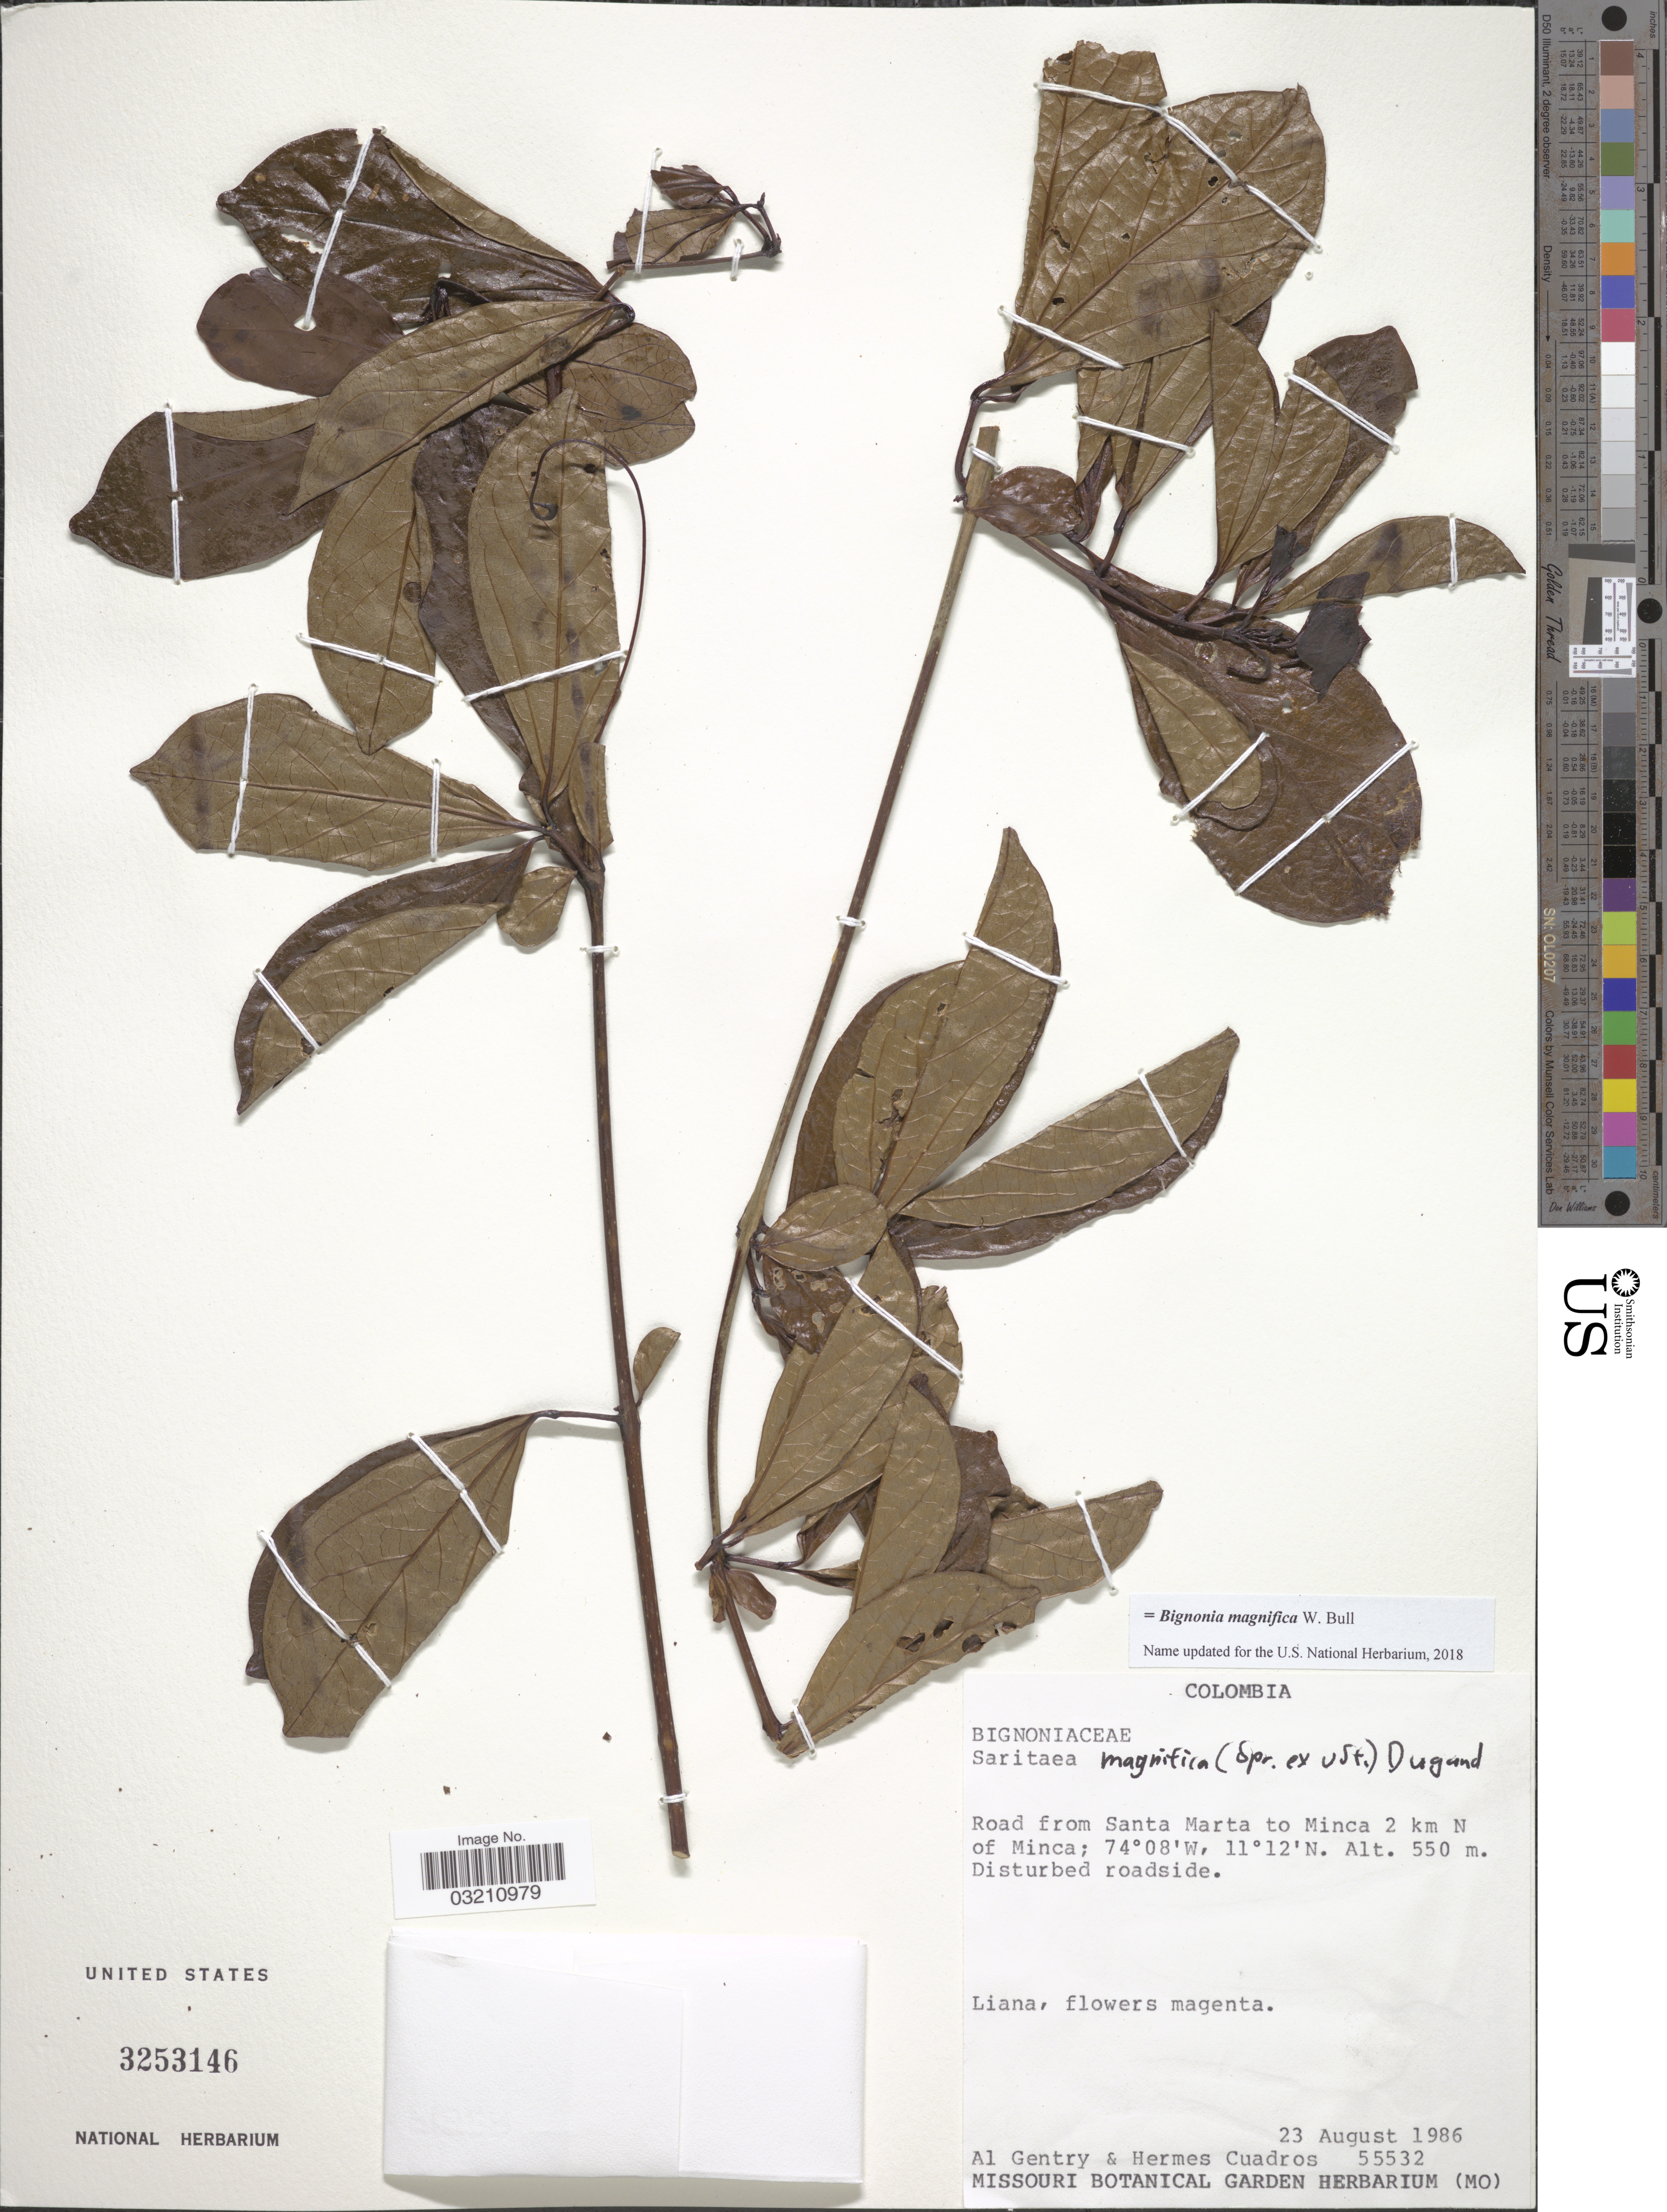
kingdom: Plantae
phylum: Tracheophyta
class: Magnoliopsida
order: Lamiales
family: Bignoniaceae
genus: Bignonia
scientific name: Bignonia magnifica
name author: W. Bull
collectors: A. H. Gentry & H. Cuadros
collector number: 55532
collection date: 1986-08-23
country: Colombia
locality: Road from Santa Marta to Minca 2 km N of Minca.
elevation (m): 550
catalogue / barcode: US 3253146